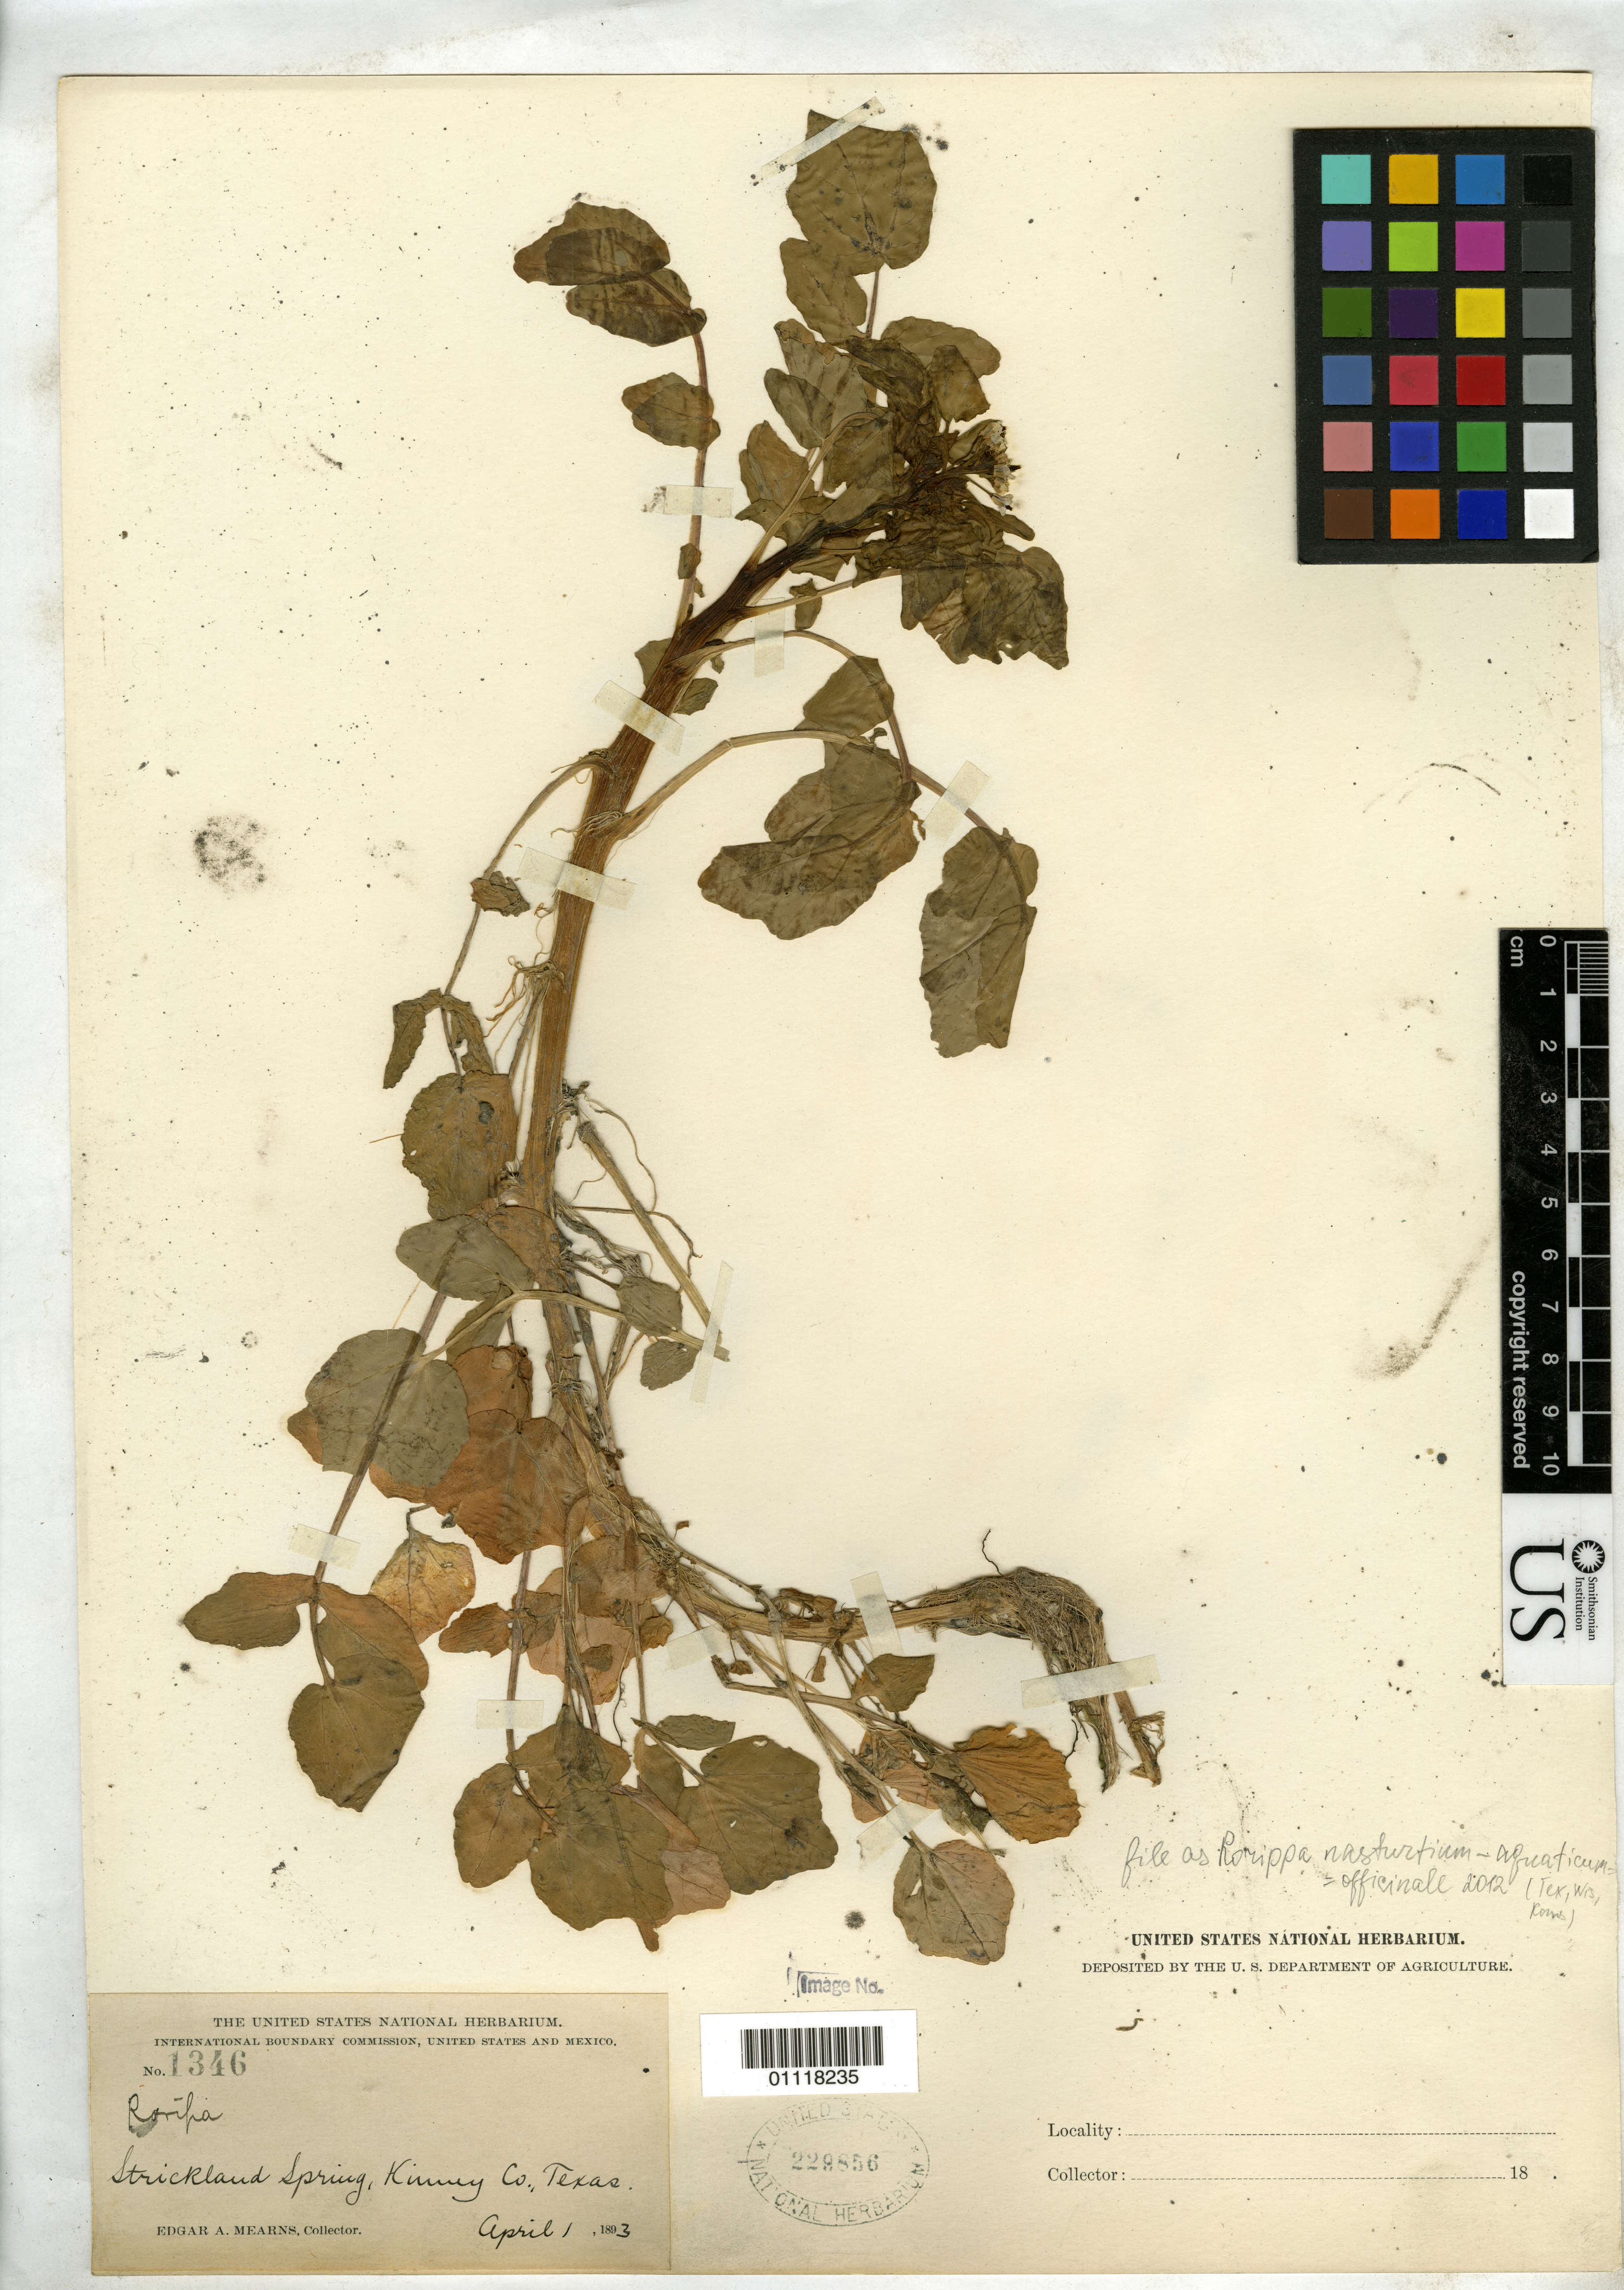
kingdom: Plantae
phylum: Tracheophyta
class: Magnoliopsida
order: Brassicales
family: Brassicaceae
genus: Nasturtium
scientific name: Nasturtium officinale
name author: R. Br.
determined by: Strong, M. T., (US), Smithsonian Institution - National Museum of Natural History (UNITED STATES)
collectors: E. A. Mearns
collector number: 1346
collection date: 1893-04-01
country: United States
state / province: Texas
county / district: Kinney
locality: Strickland Spring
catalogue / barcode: US 229856